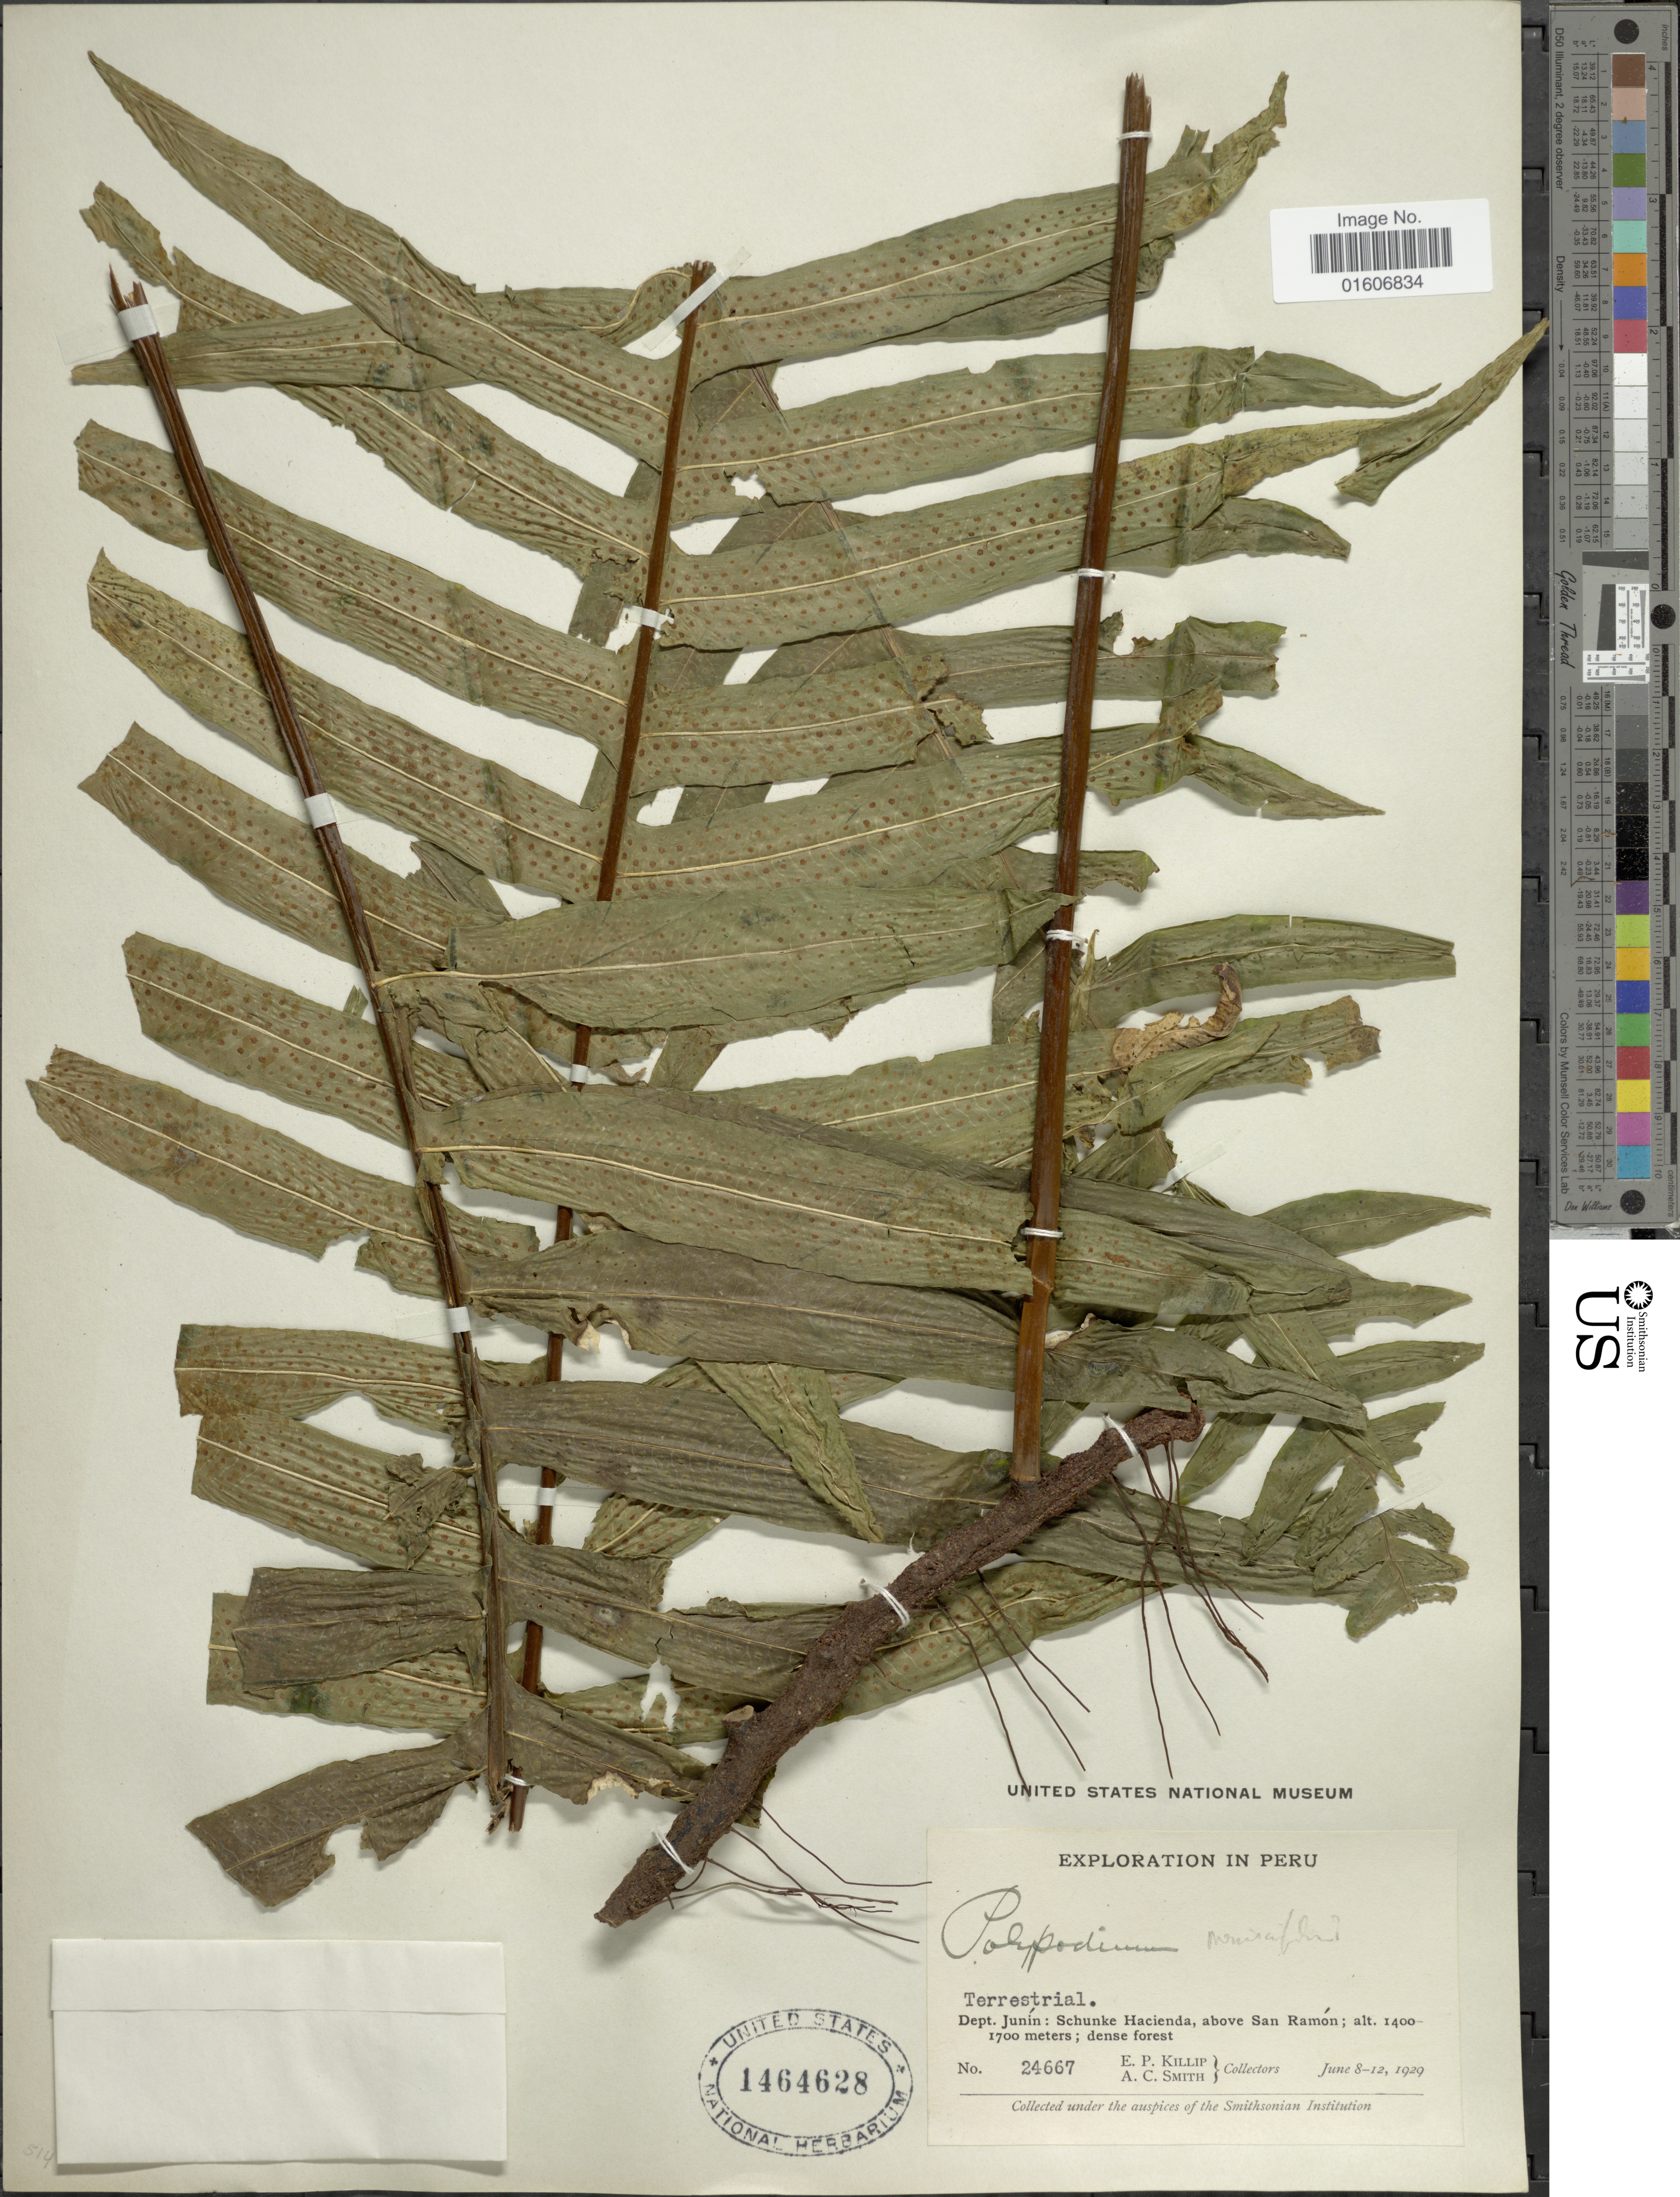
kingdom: Plantae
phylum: Tracheophyta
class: Polypodiopsida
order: Polypodiales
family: Polypodiaceae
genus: Serpocaulon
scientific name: Serpocaulon meniscifolium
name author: (Langsd. & Fisch.) A.R. Sm.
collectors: E. P. Killip & A. C. Smith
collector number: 24667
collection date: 1929-06-08/1929-06-12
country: Peru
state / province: Junín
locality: Dept, Junín: Schunke Hacienda, above San Ramón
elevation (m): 1400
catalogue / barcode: US 1464628